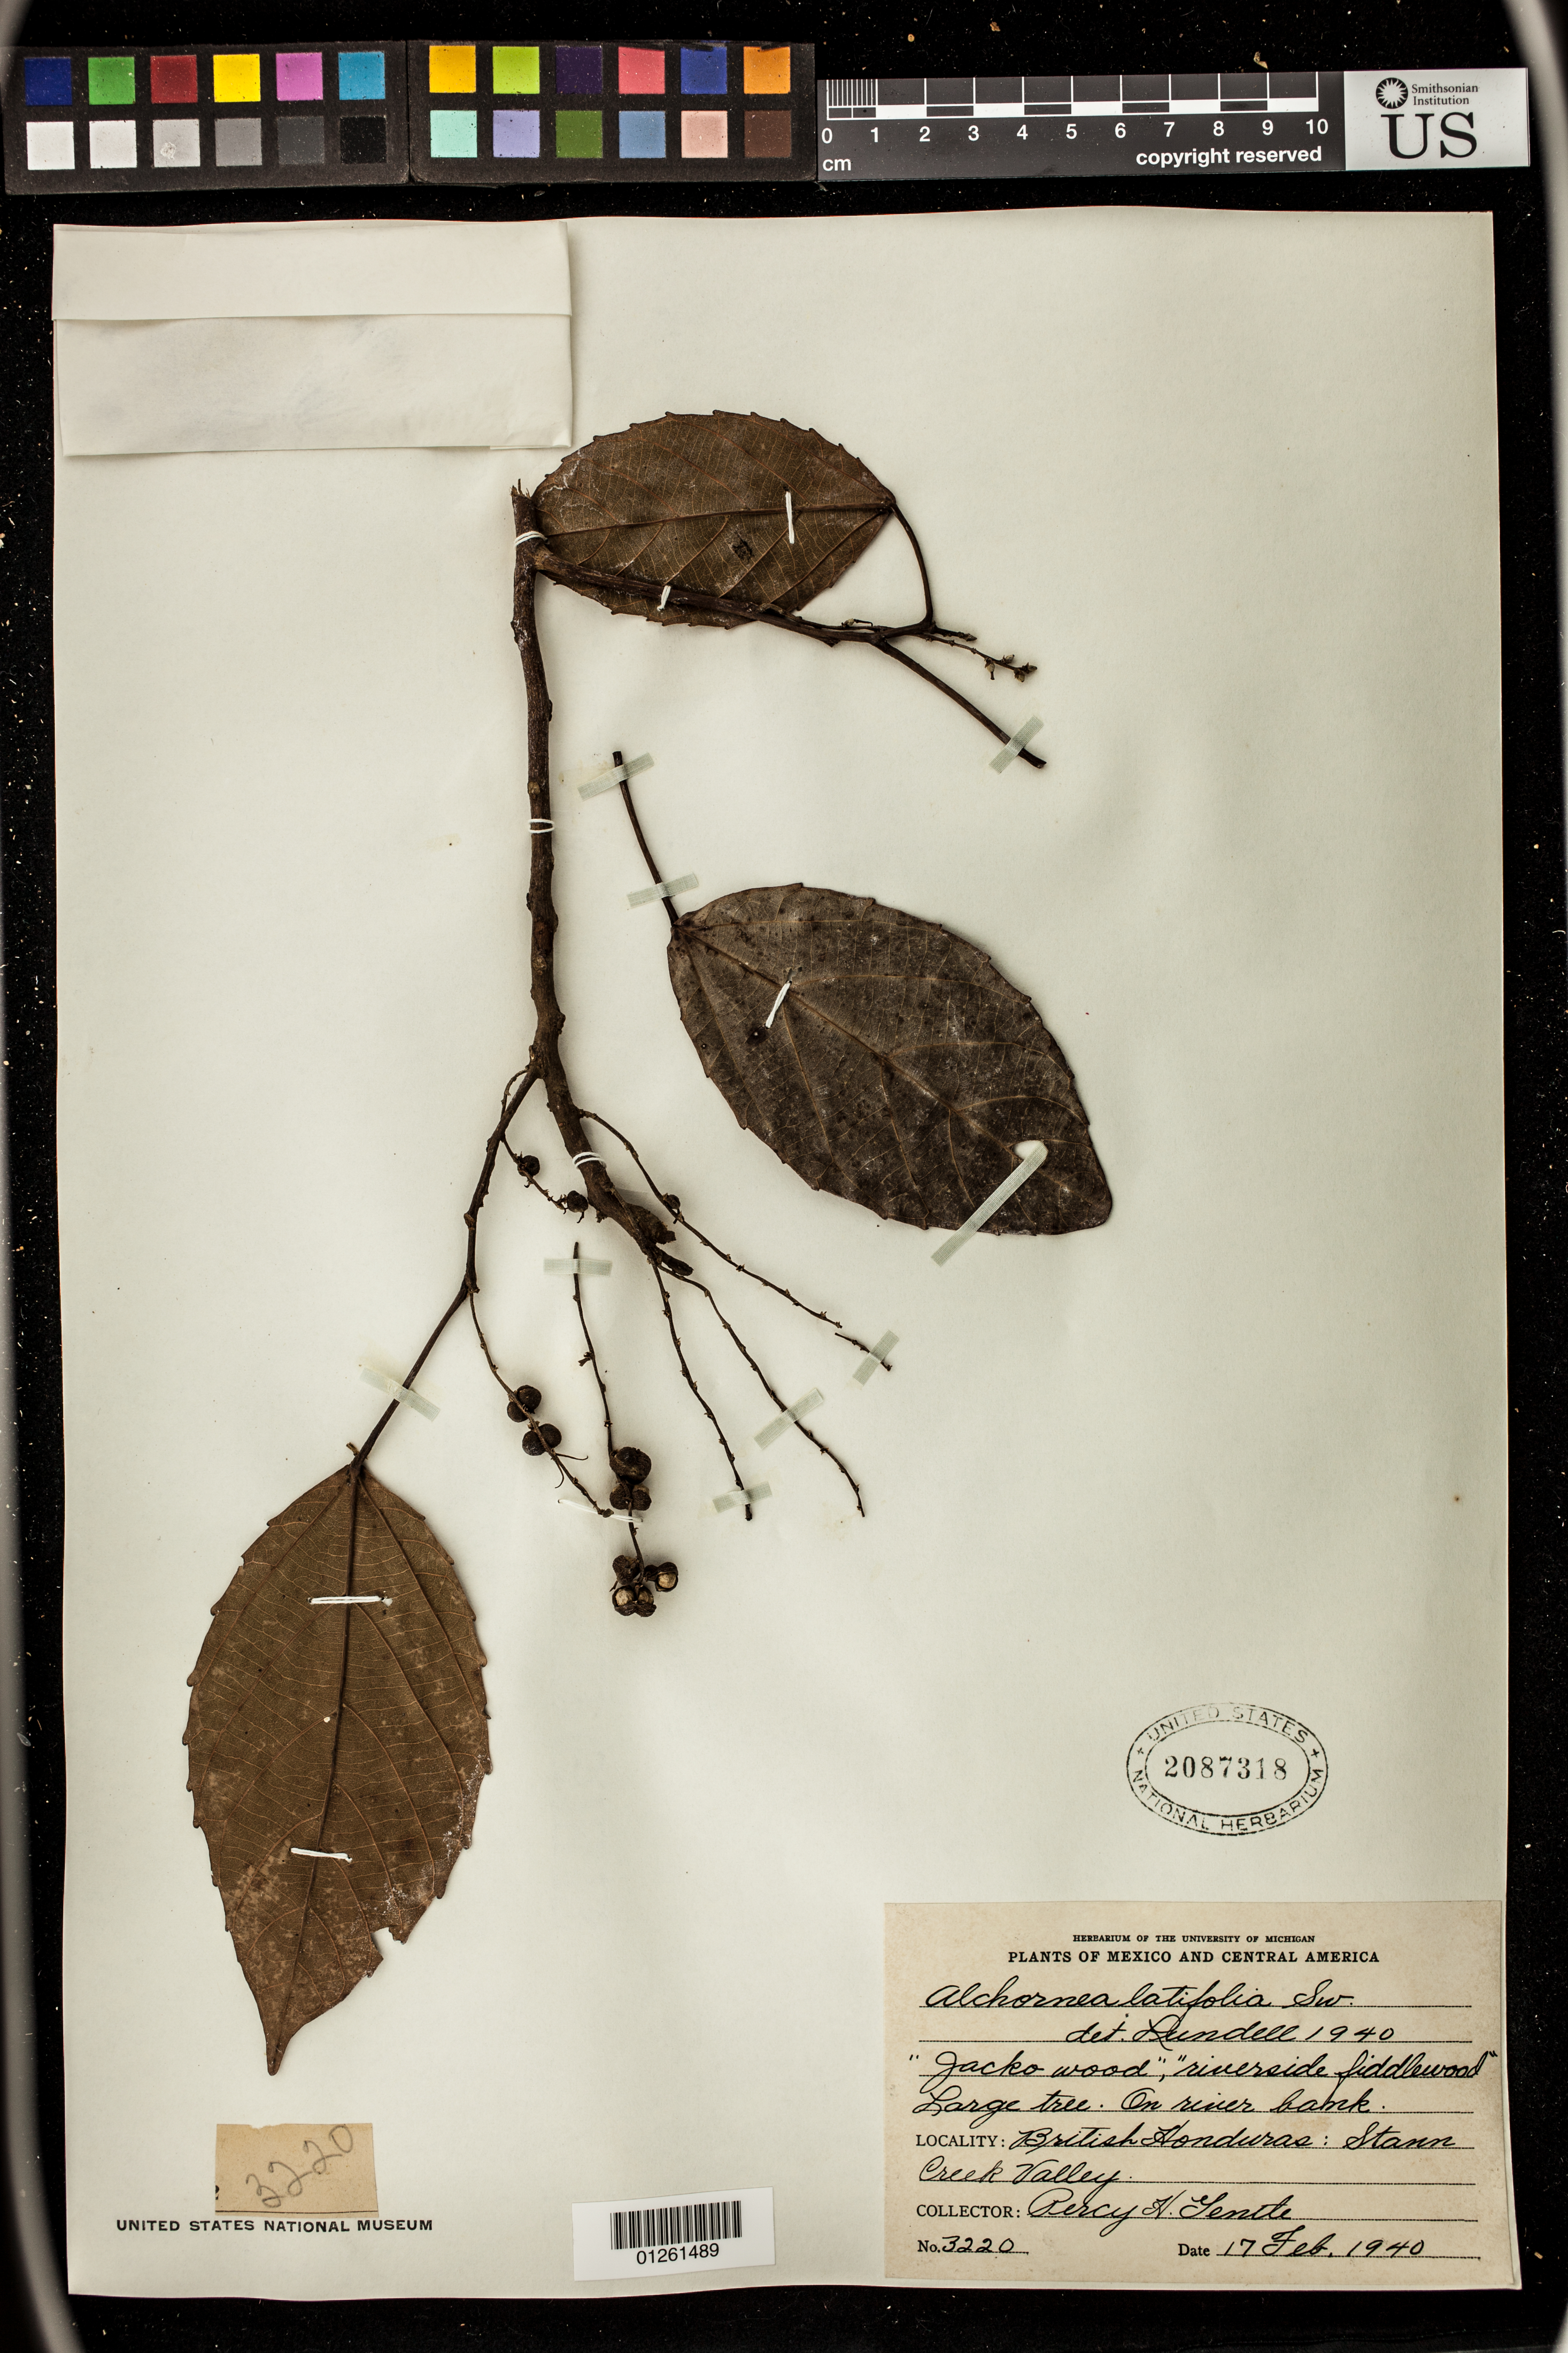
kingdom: Plantae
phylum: Tracheophyta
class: Magnoliopsida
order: Malpighiales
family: Euphorbiaceae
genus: Alchornea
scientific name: Alchornea latifolia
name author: Sw.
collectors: P. H. Gentle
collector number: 3220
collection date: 1940-02-17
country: Belize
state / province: Stann Creek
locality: British Honduras: Stann Creek Valley.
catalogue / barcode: US 2087318